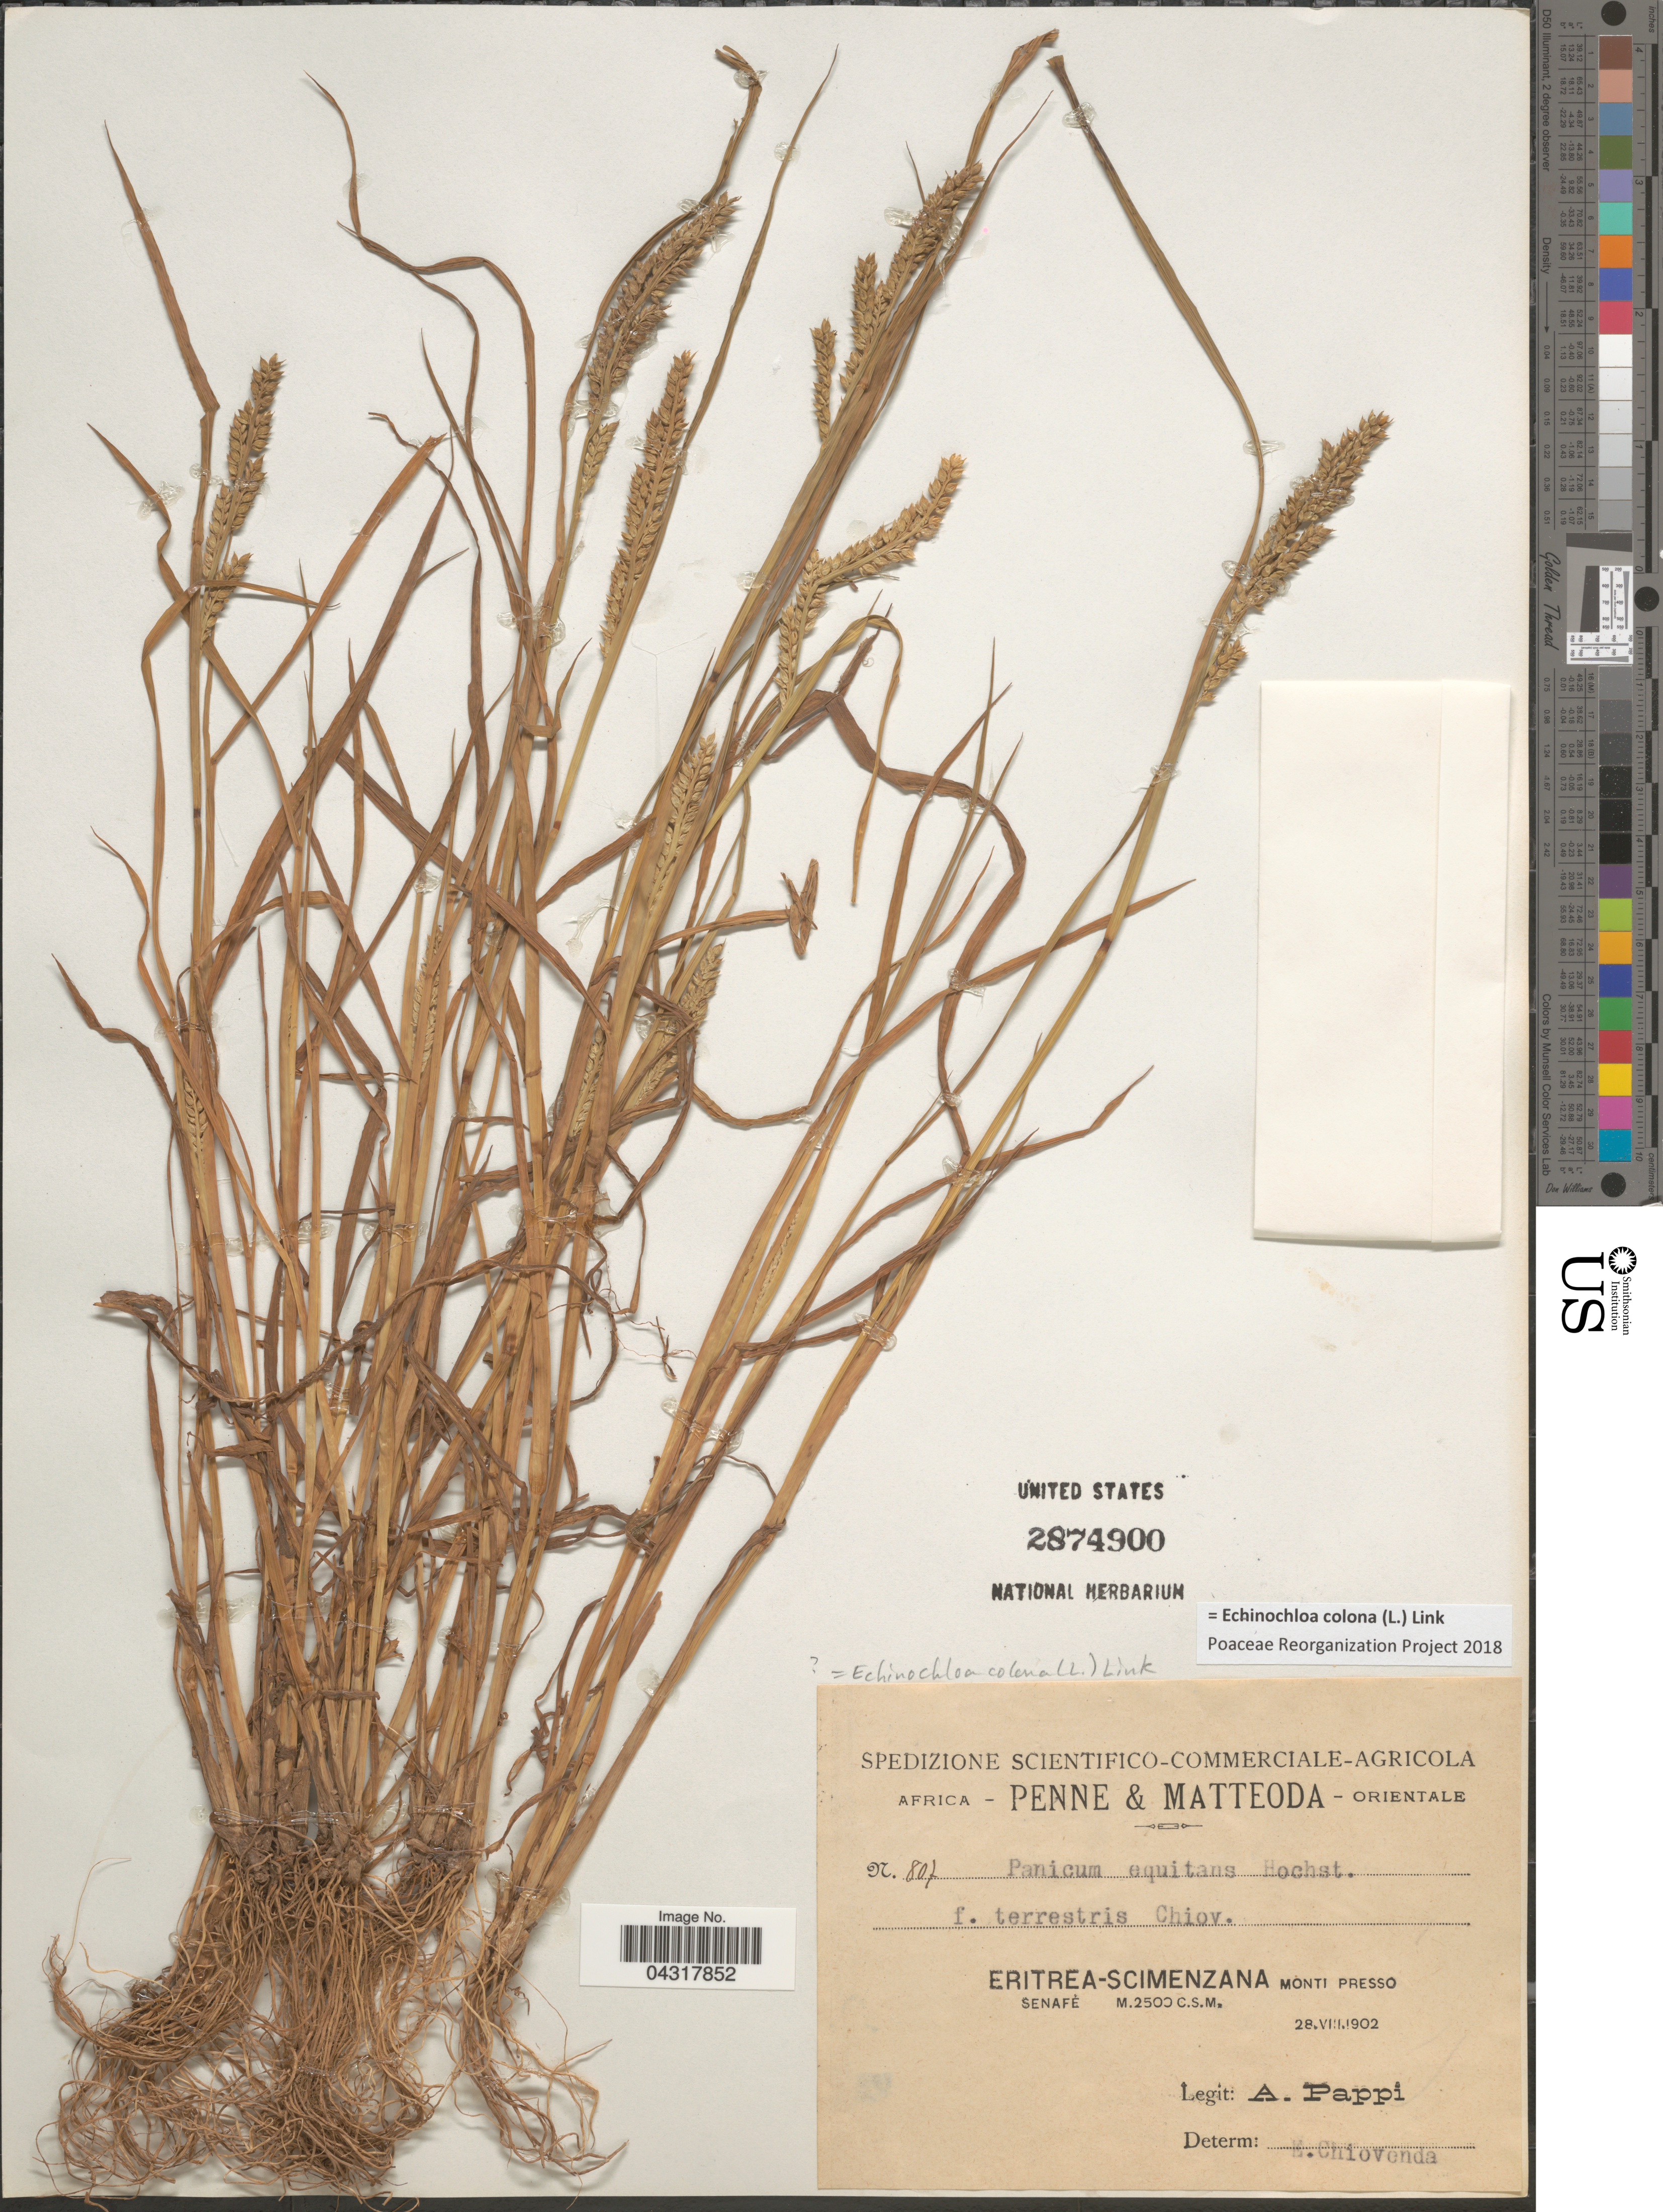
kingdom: Plantae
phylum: Tracheophyta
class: Liliopsida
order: Poales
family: Poaceae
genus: Echinochloa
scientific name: Echinochloa colona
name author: (L.) Link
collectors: A. Pappi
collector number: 807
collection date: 1902-08-28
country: Eritrea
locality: Africa orientale. Eritrea - Scimenzana monti presso senafé.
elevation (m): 2500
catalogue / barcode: US 2874900